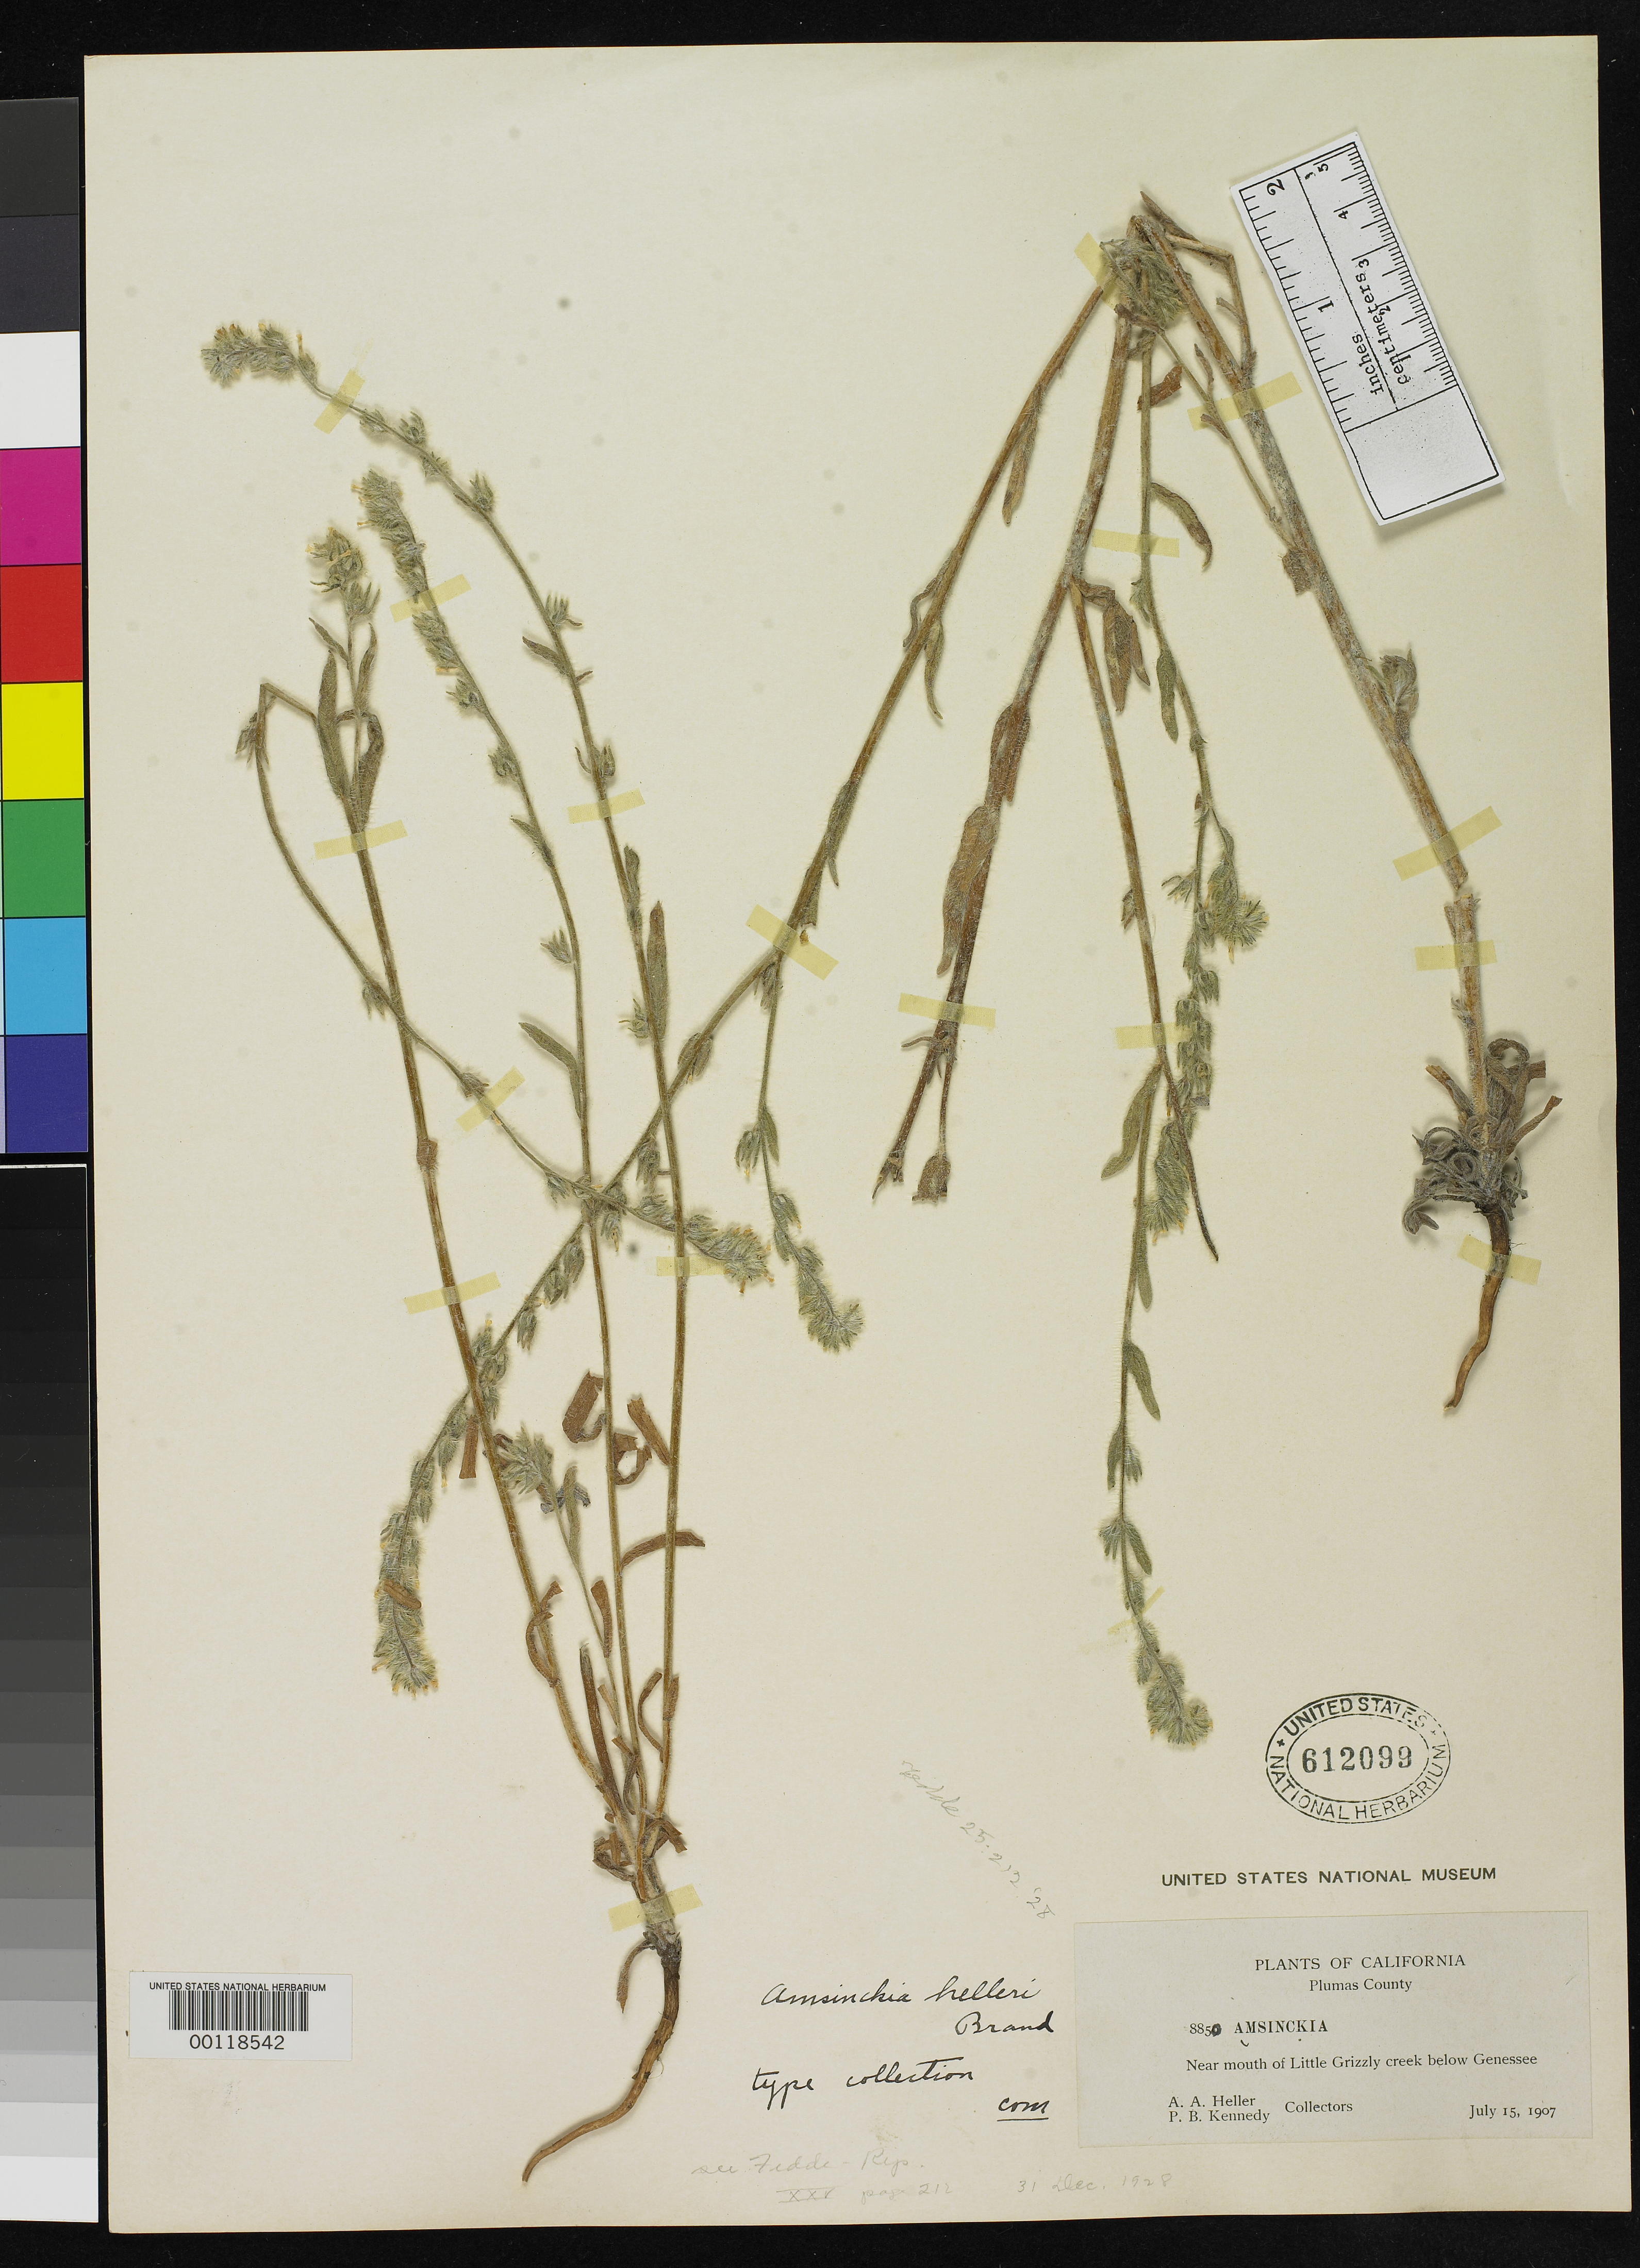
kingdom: Plantae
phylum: Tracheophyta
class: Magnoliopsida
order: Boraginales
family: Boraginaceae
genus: Amsinckia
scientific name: Amsinckia helleri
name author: Brandegee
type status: Isotype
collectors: A. A. Heller & P. B. Kennedy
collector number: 8850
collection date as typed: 15 Jul 1907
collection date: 1907-07-15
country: United States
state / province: California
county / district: Plumas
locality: Near mouth of Little Grizly Creek below Genessee.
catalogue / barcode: US 612099